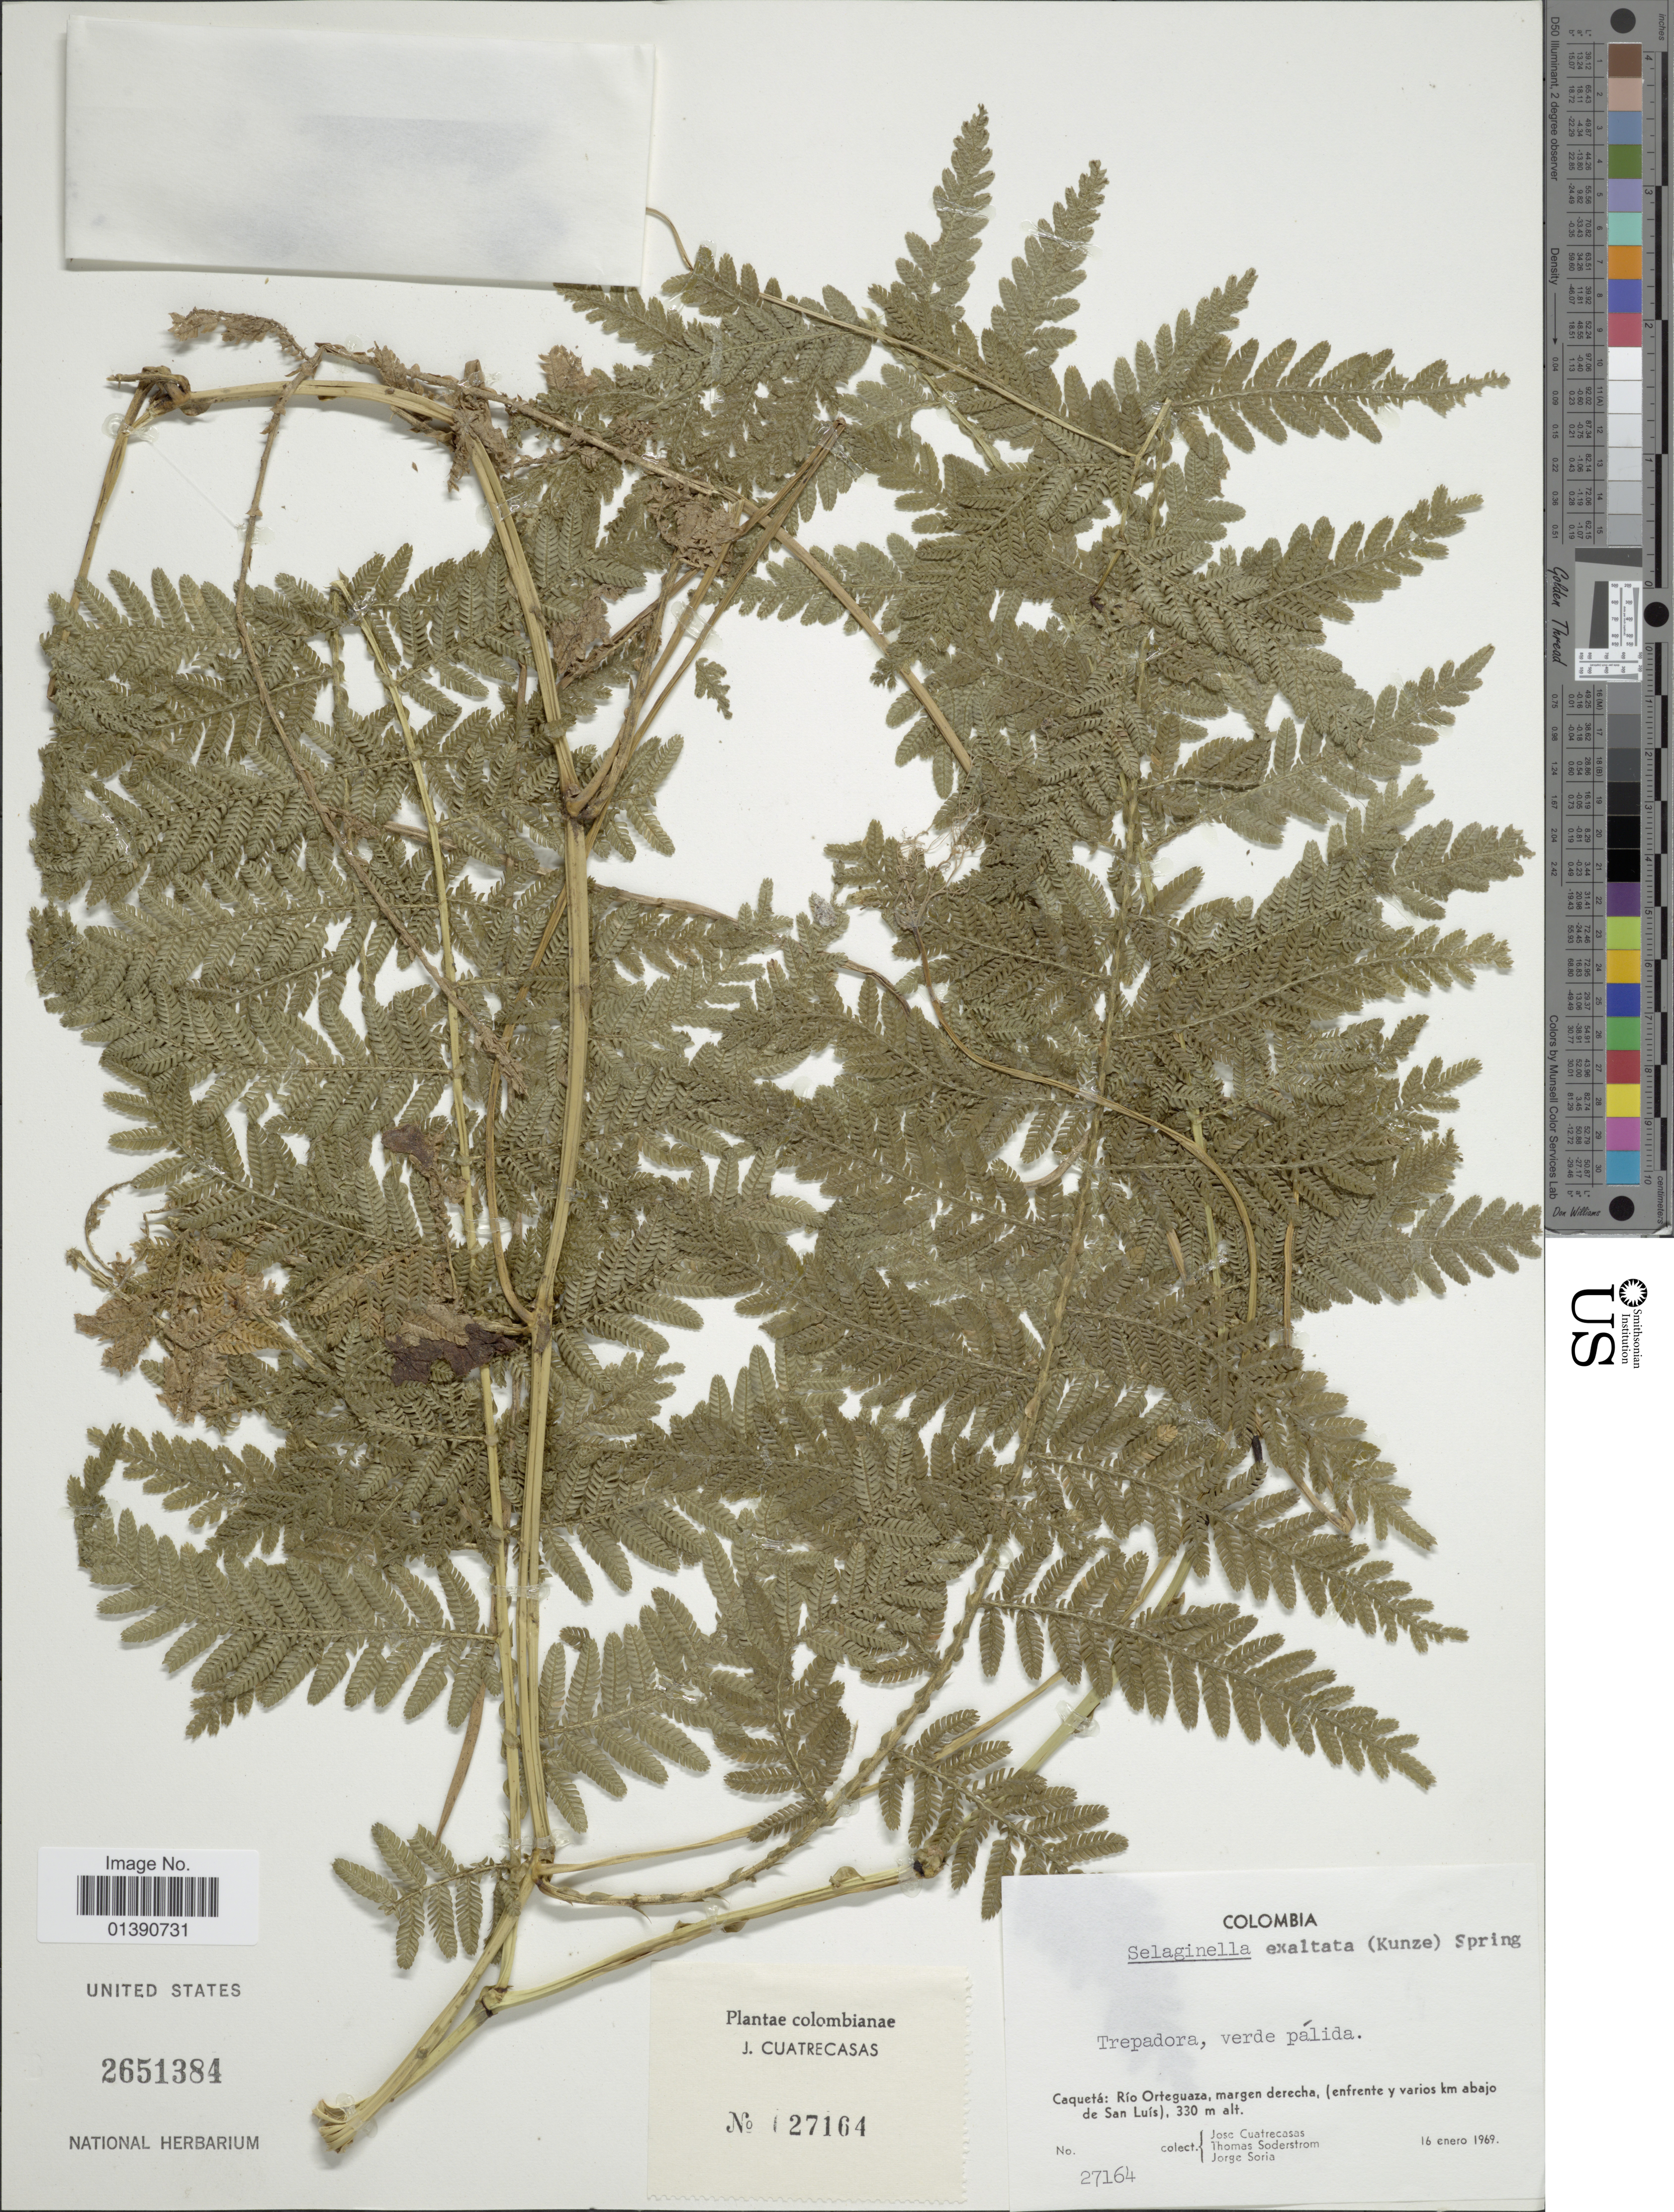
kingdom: Plantae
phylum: Tracheophyta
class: Lycopodiopsida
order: Selaginellales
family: Selaginellaceae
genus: Selaginella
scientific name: Selaginella exaltata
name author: (Kunze) Spring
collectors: J. Cuatrecasas, T. R. Soderstrom & J. Soria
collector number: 27164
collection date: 1969-01-16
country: Colombia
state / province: Caquetá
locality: Rio Orteguaza, margen derecha, (enfrente y varios km abajo de San Luis)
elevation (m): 330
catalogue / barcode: US 2651384